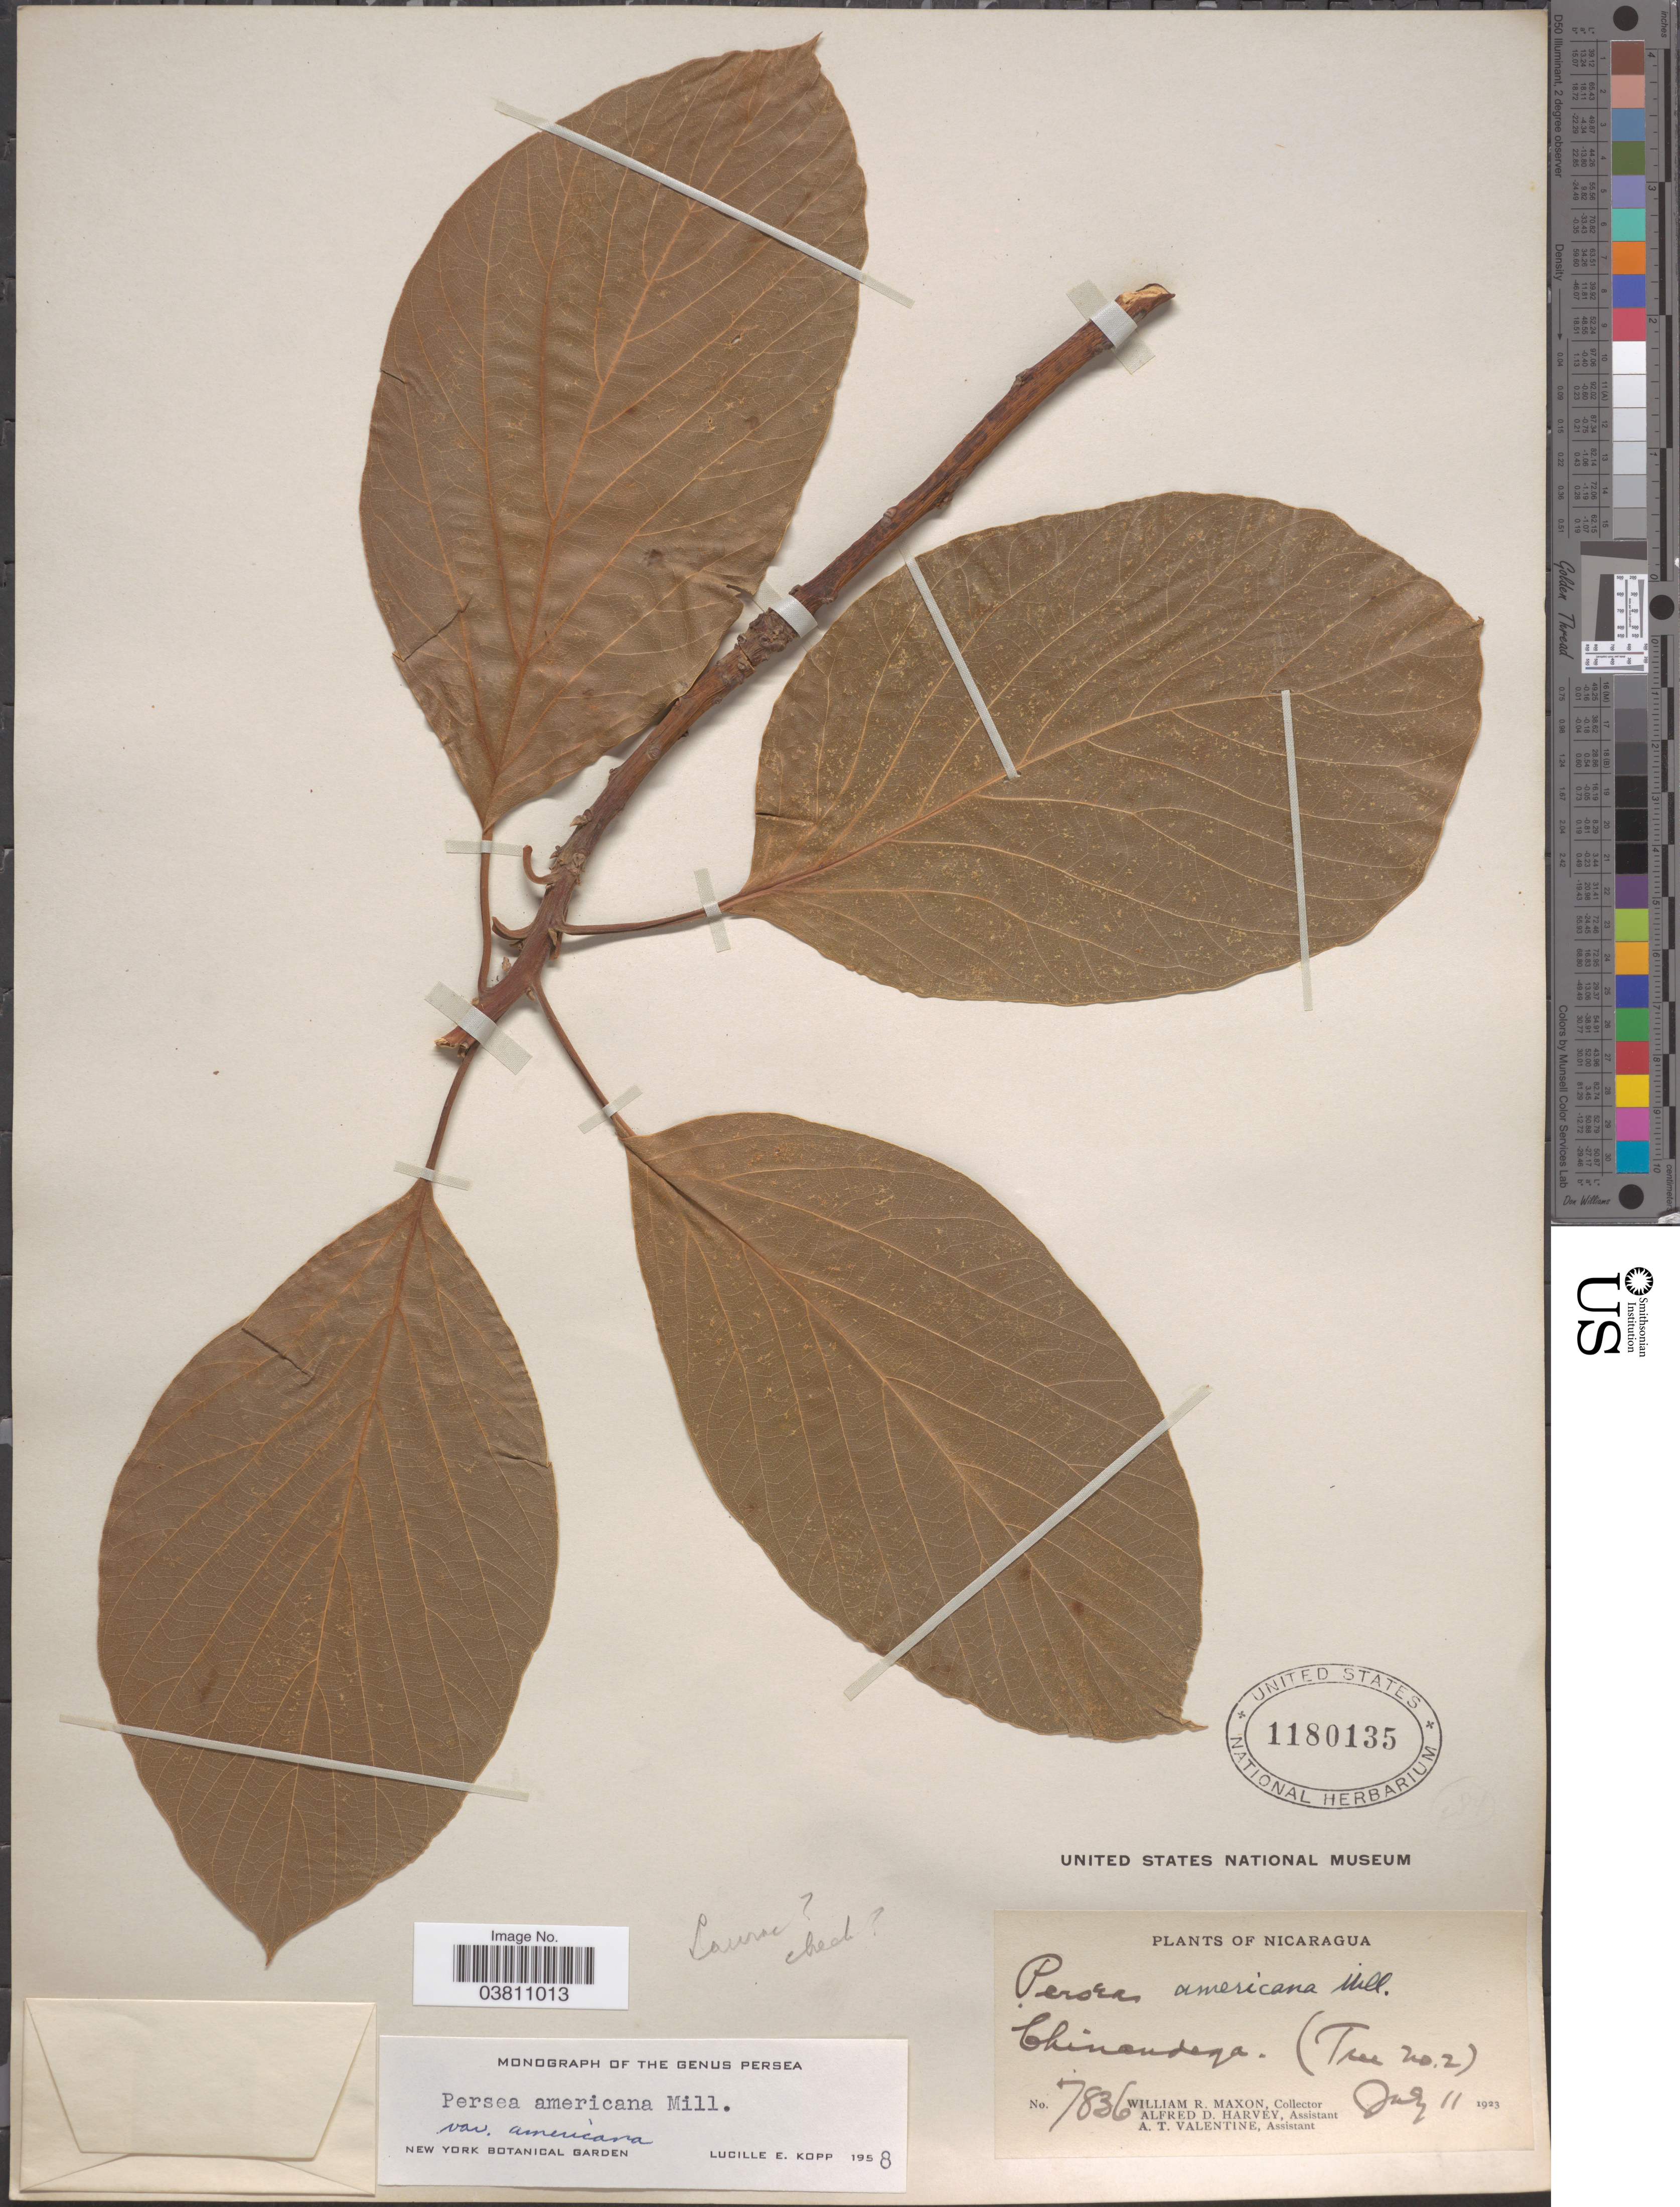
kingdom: Plantae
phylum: Tracheophyta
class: Magnoliopsida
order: Laurales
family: Lauraceae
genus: Persea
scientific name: Persea americana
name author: Mill.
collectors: W. R. Maxon, A. D. Harvey & A. Valentine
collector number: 7836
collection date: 1923-07-11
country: Nicaragua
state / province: Chinandega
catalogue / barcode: US 1180135